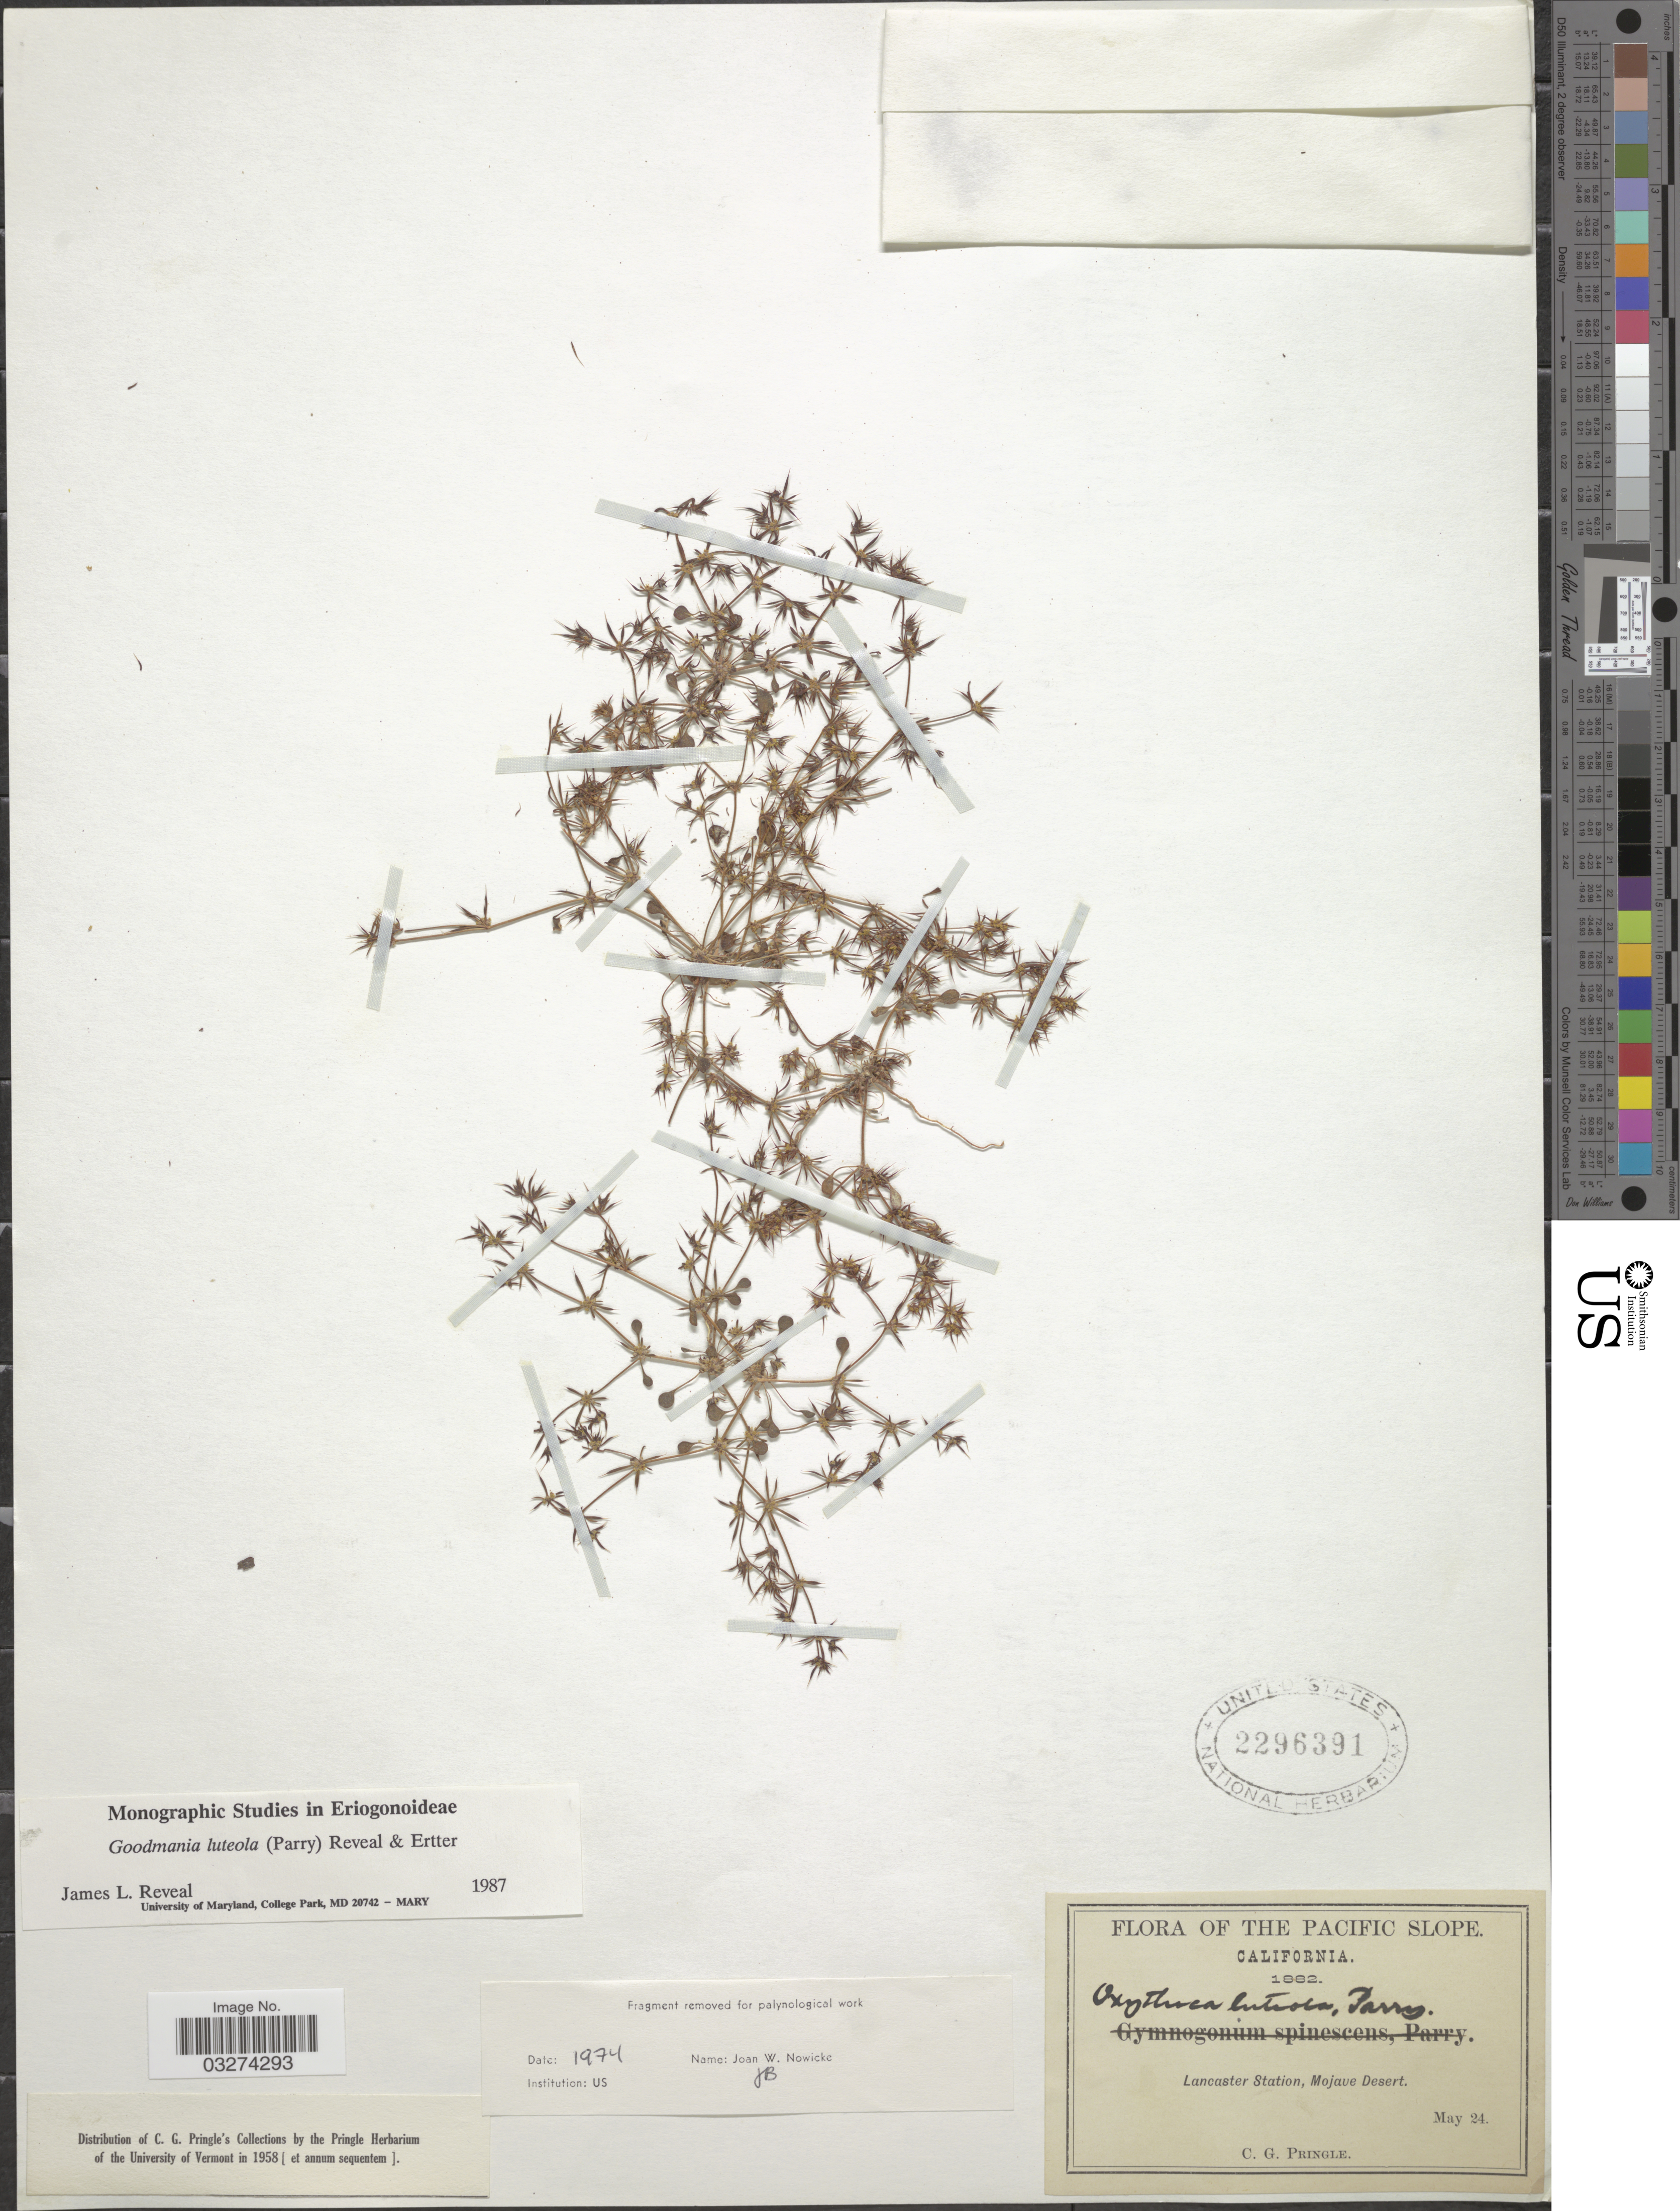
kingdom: Plantae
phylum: Tracheophyta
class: Magnoliopsida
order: Caryophyllales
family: Polygonaceae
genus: Goodmania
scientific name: Goodmania luteola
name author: (Parry) Reveal & Ertter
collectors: C. G. Pringle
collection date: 1882-05-24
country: United States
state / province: California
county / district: Los Angeles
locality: The Pacific Slope, Lancaster Station, Mojave Desert.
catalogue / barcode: US 2296391